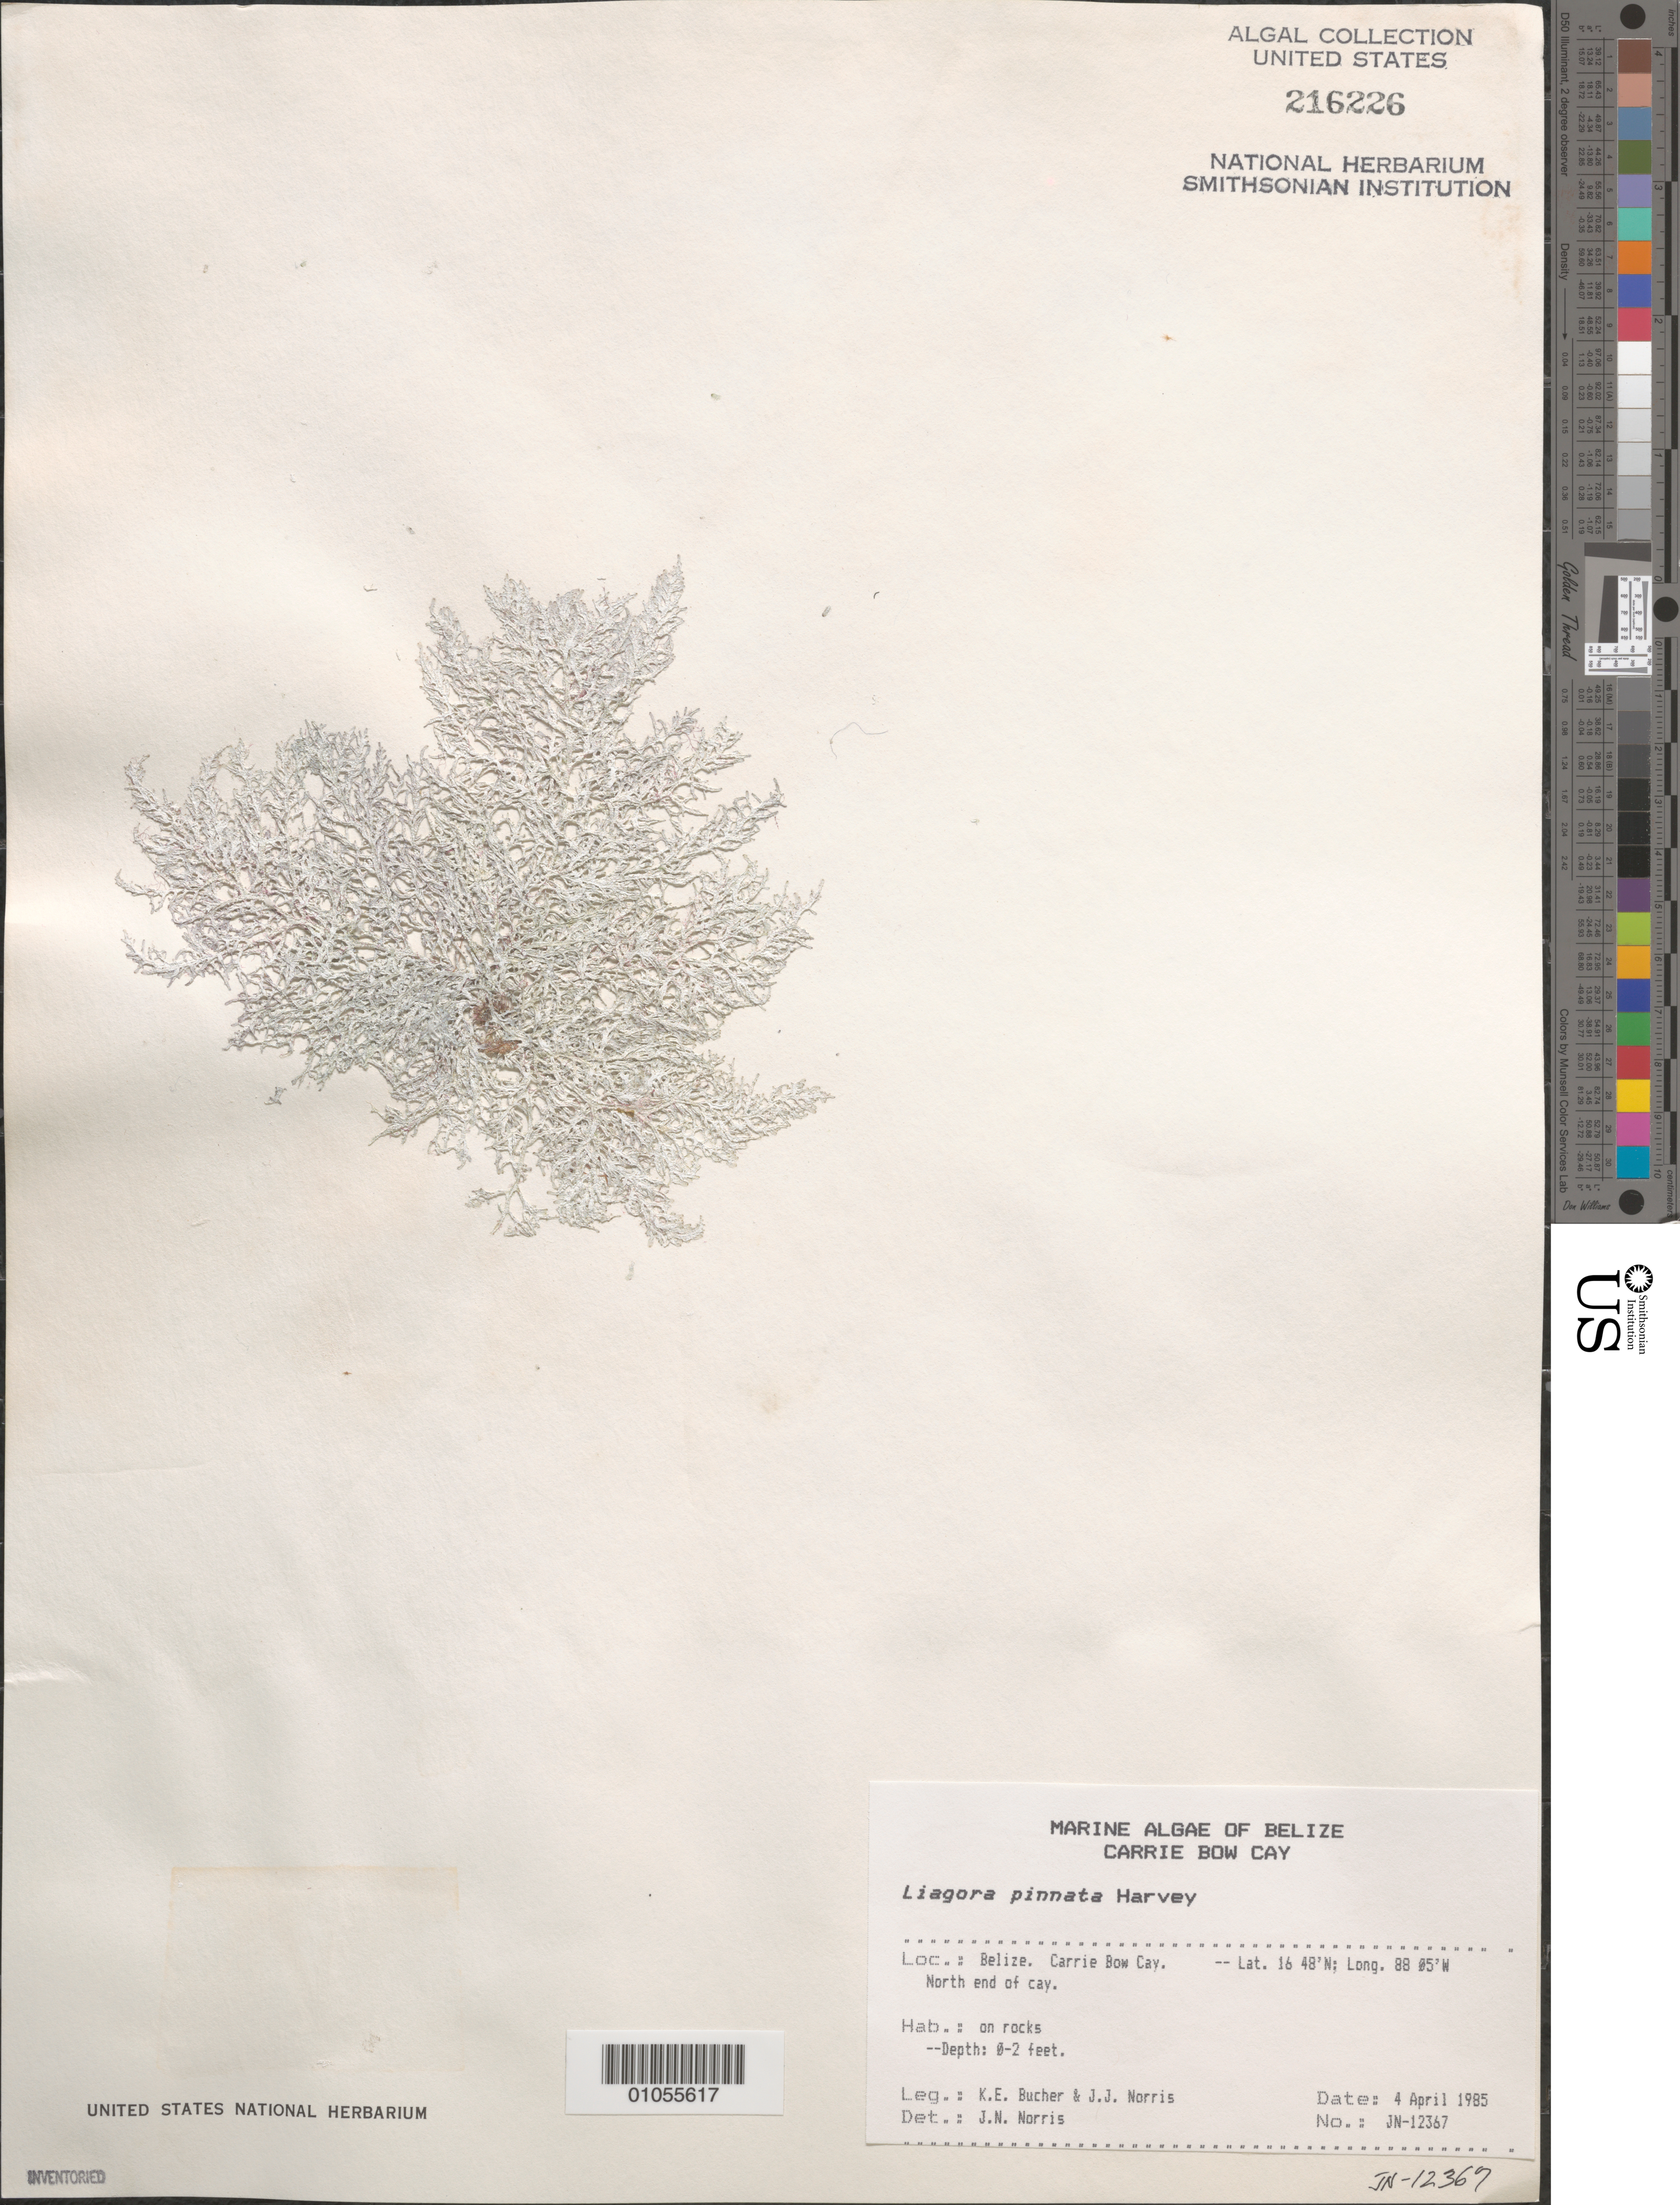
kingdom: Plantae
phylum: Rhodophyta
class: Florideophyceae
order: Nemaliales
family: Liagoraceae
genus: Liagora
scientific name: Liagora pinnata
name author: Harv.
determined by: Norris, James N.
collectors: K. E. Bucher & J. A. Norris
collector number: JN-12367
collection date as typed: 04 Apr 1985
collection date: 1985-04-04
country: Belize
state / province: Stann Creek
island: Carrie Bow Cay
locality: North end of cay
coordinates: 16 48'N, 88 05'W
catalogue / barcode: US 216226